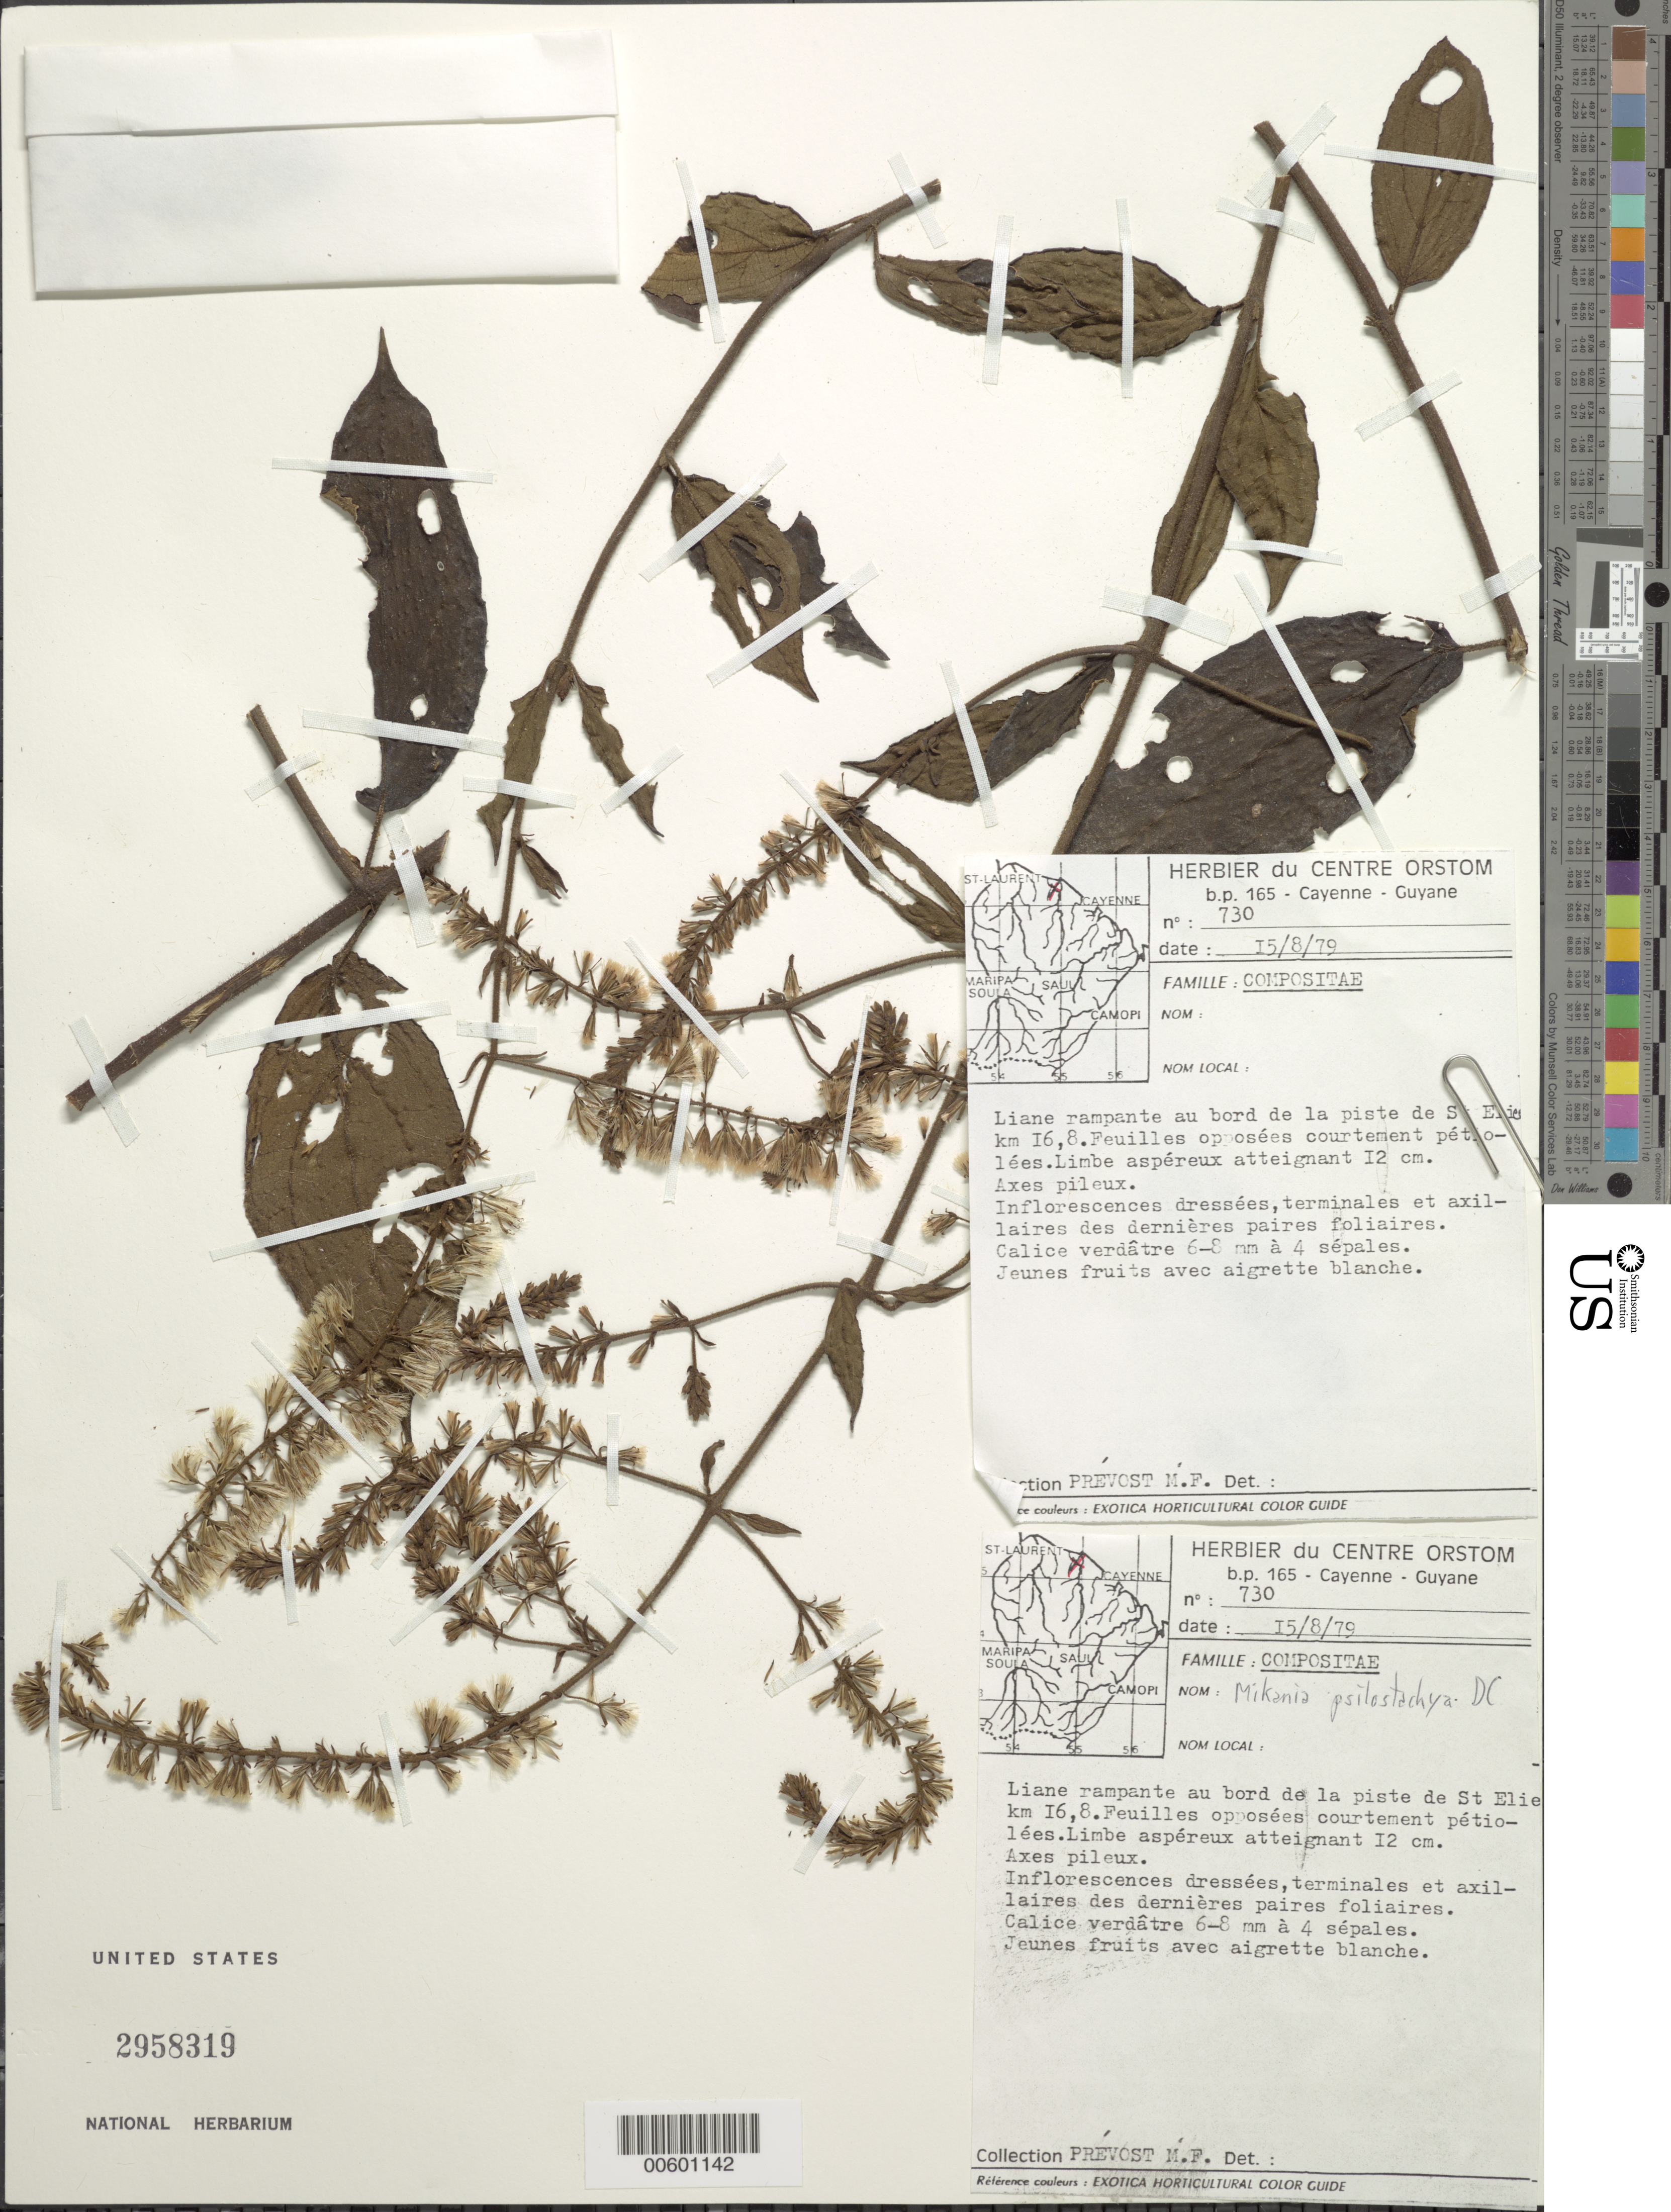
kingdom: Plantae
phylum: Tracheophyta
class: Magnoliopsida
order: Asterales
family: Asteraceae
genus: Mikania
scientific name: Mikania psilostachya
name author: DC.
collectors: M.-F. Prévost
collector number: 730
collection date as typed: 15-Aug-79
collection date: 1979-08-15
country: French Guiana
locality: Piste de Saint-Élie, pk. 16.8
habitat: Bord de la piste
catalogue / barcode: US 2958319